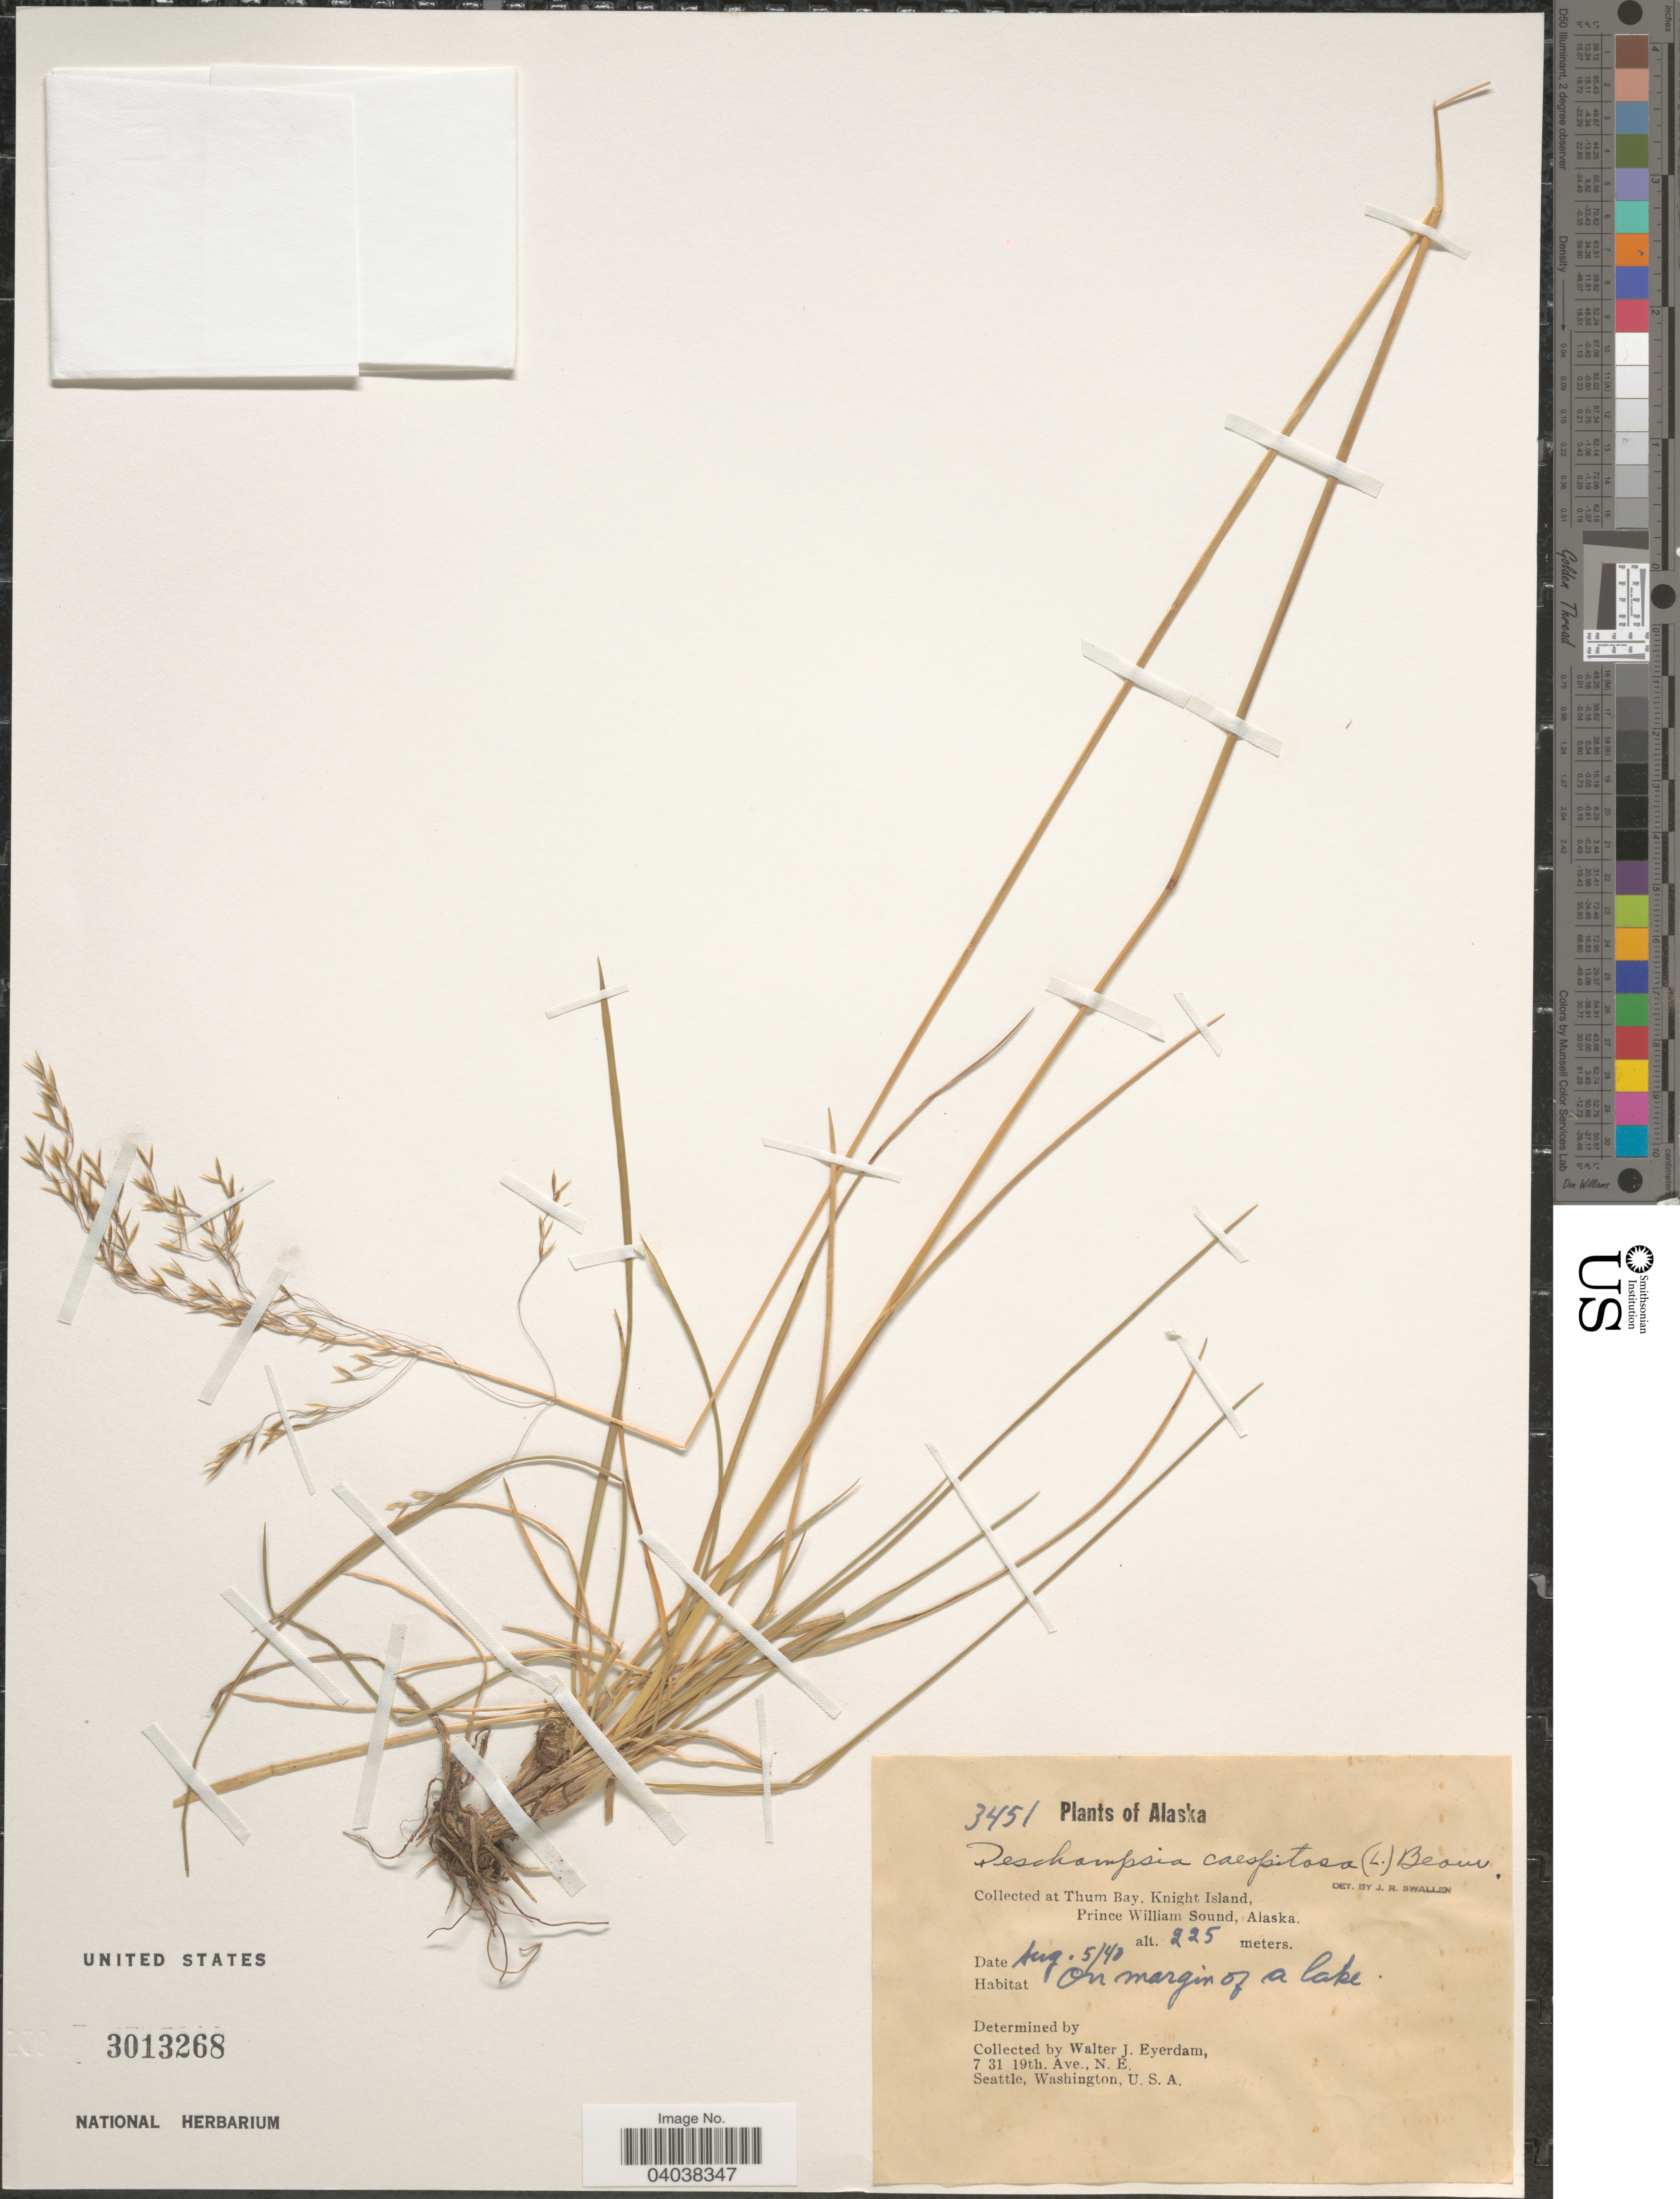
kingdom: Plantae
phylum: Tracheophyta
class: Liliopsida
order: Poales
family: Poaceae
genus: Deschampsia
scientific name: Deschampsia cespitosa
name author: (L.) P. Beauv.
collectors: W. J. Eyerdam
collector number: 3451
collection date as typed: Transcribed d/m/y: 5/8/40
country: United States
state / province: Alaska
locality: Thum Bay, Knight Island, Prince William Sound.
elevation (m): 225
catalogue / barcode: US 3013268